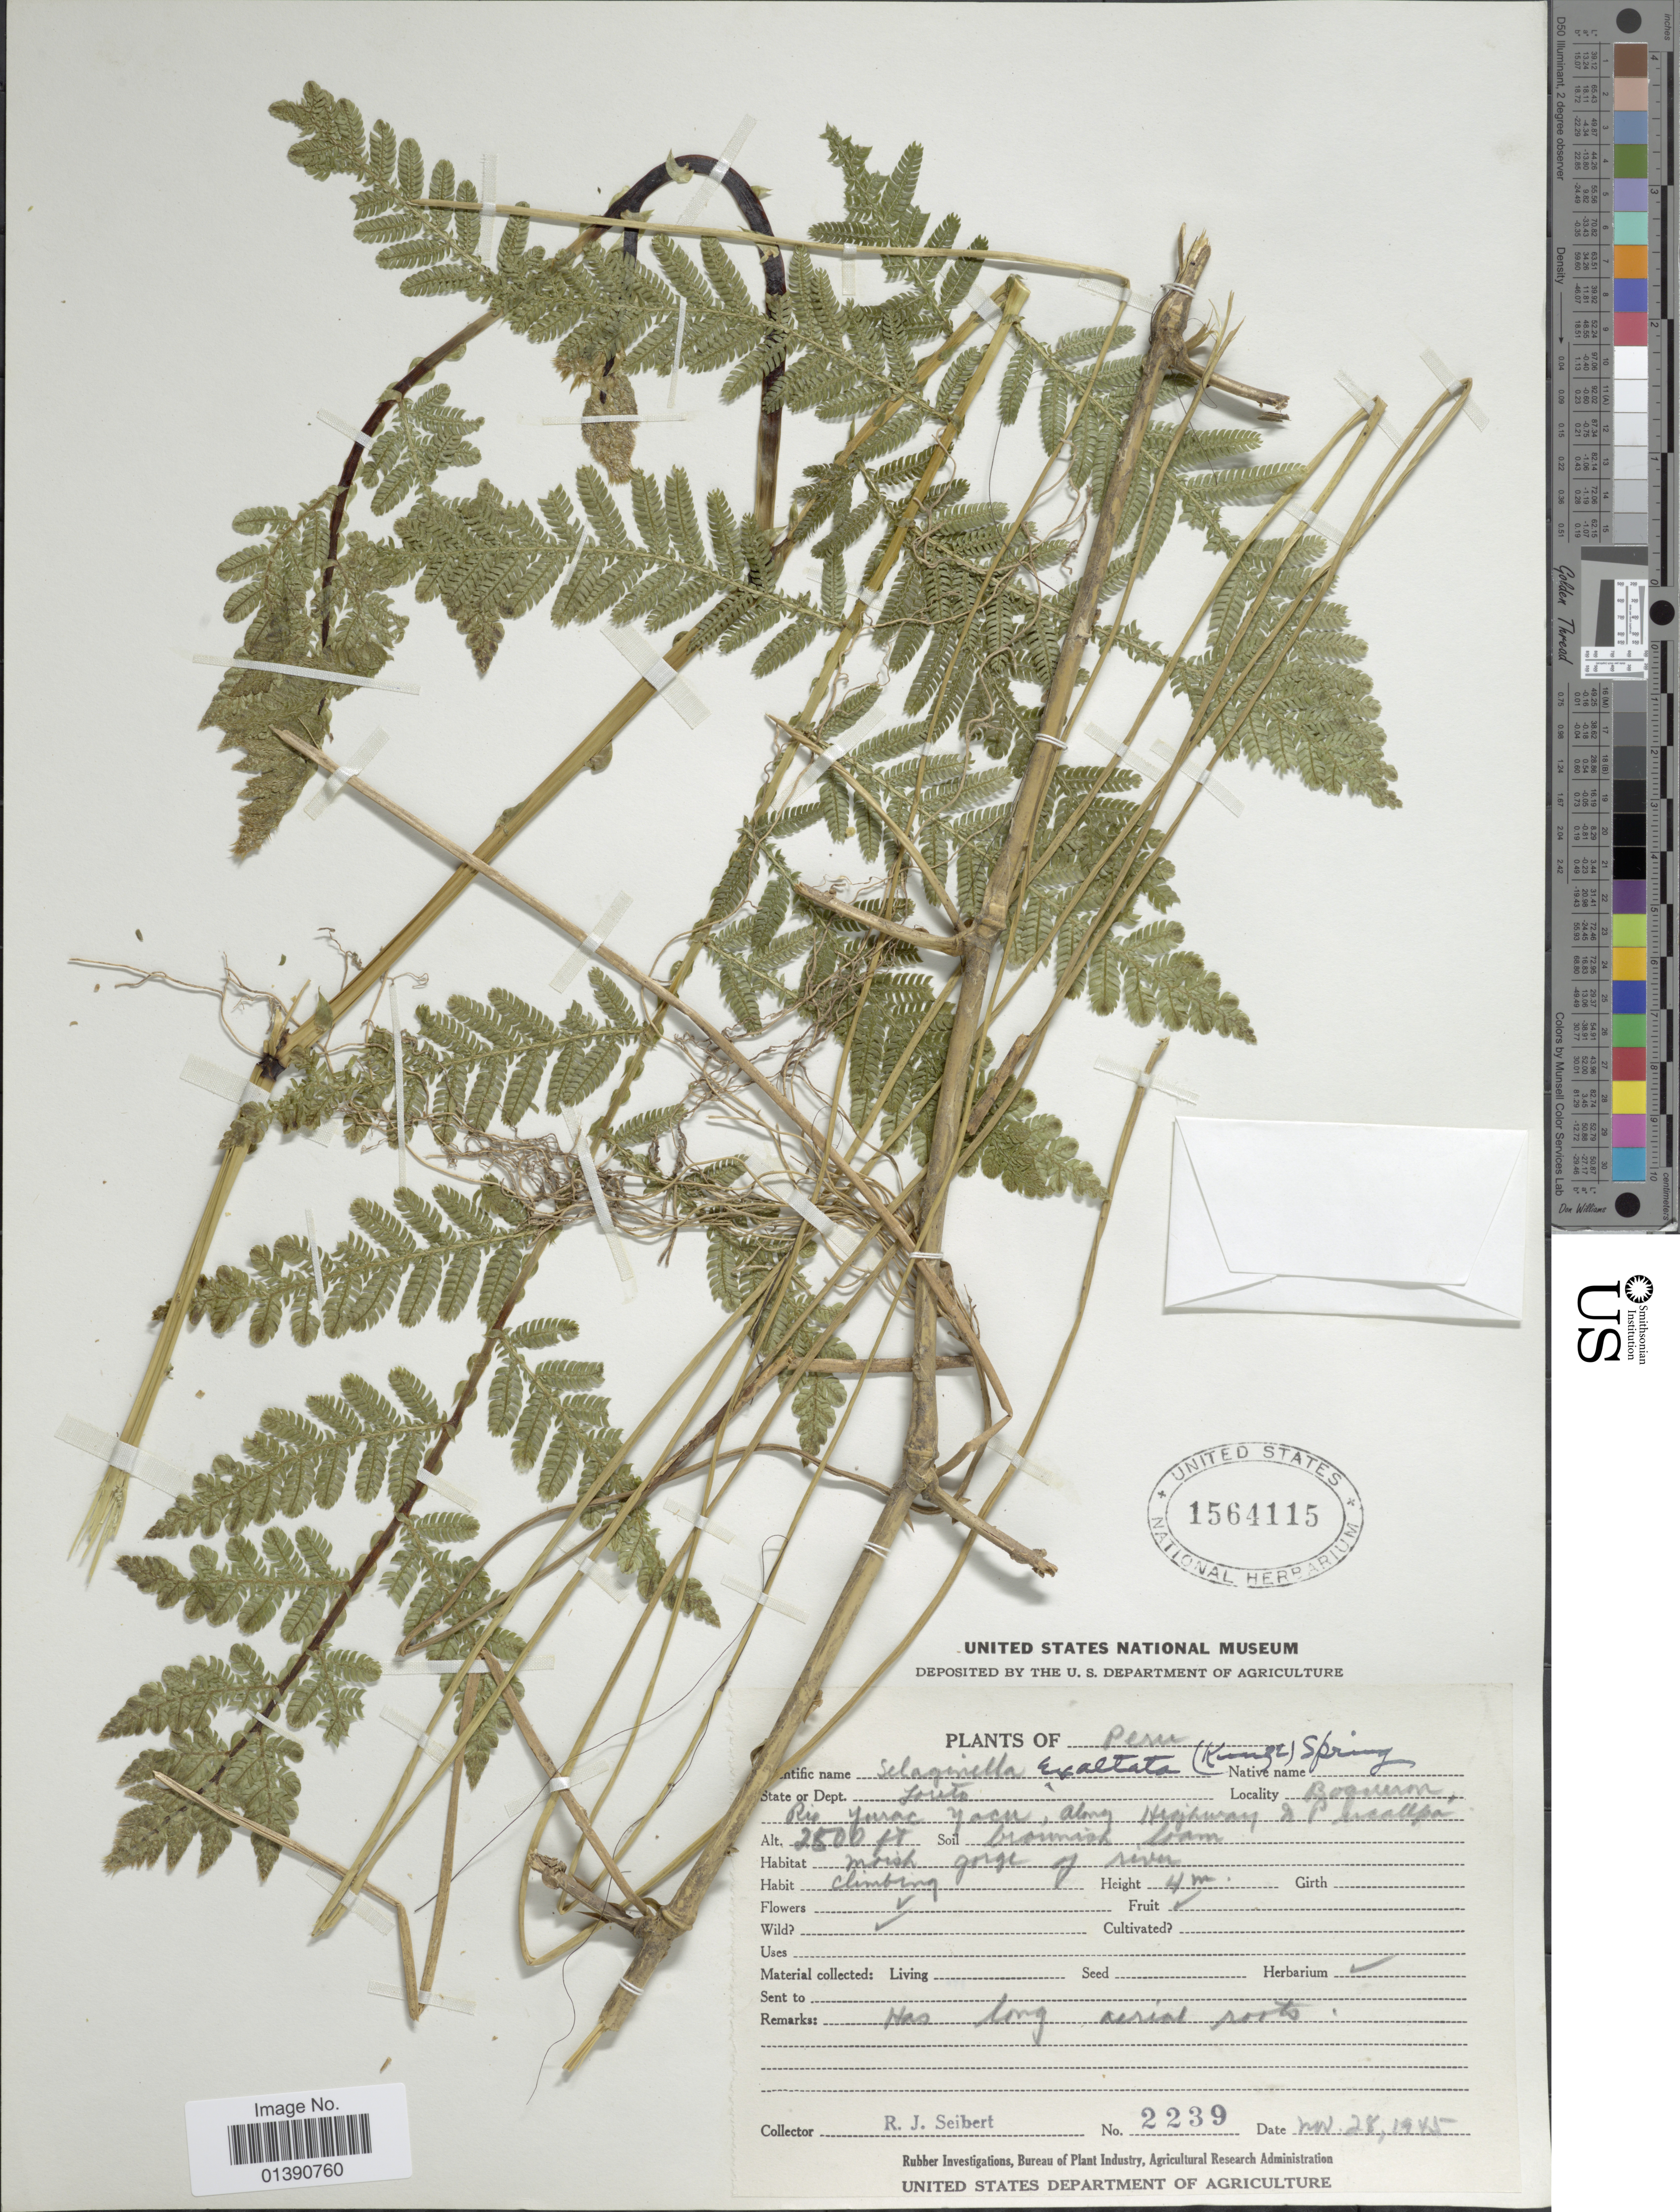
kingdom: Plantae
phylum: Tracheophyta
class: Lycopodiopsida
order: Selaginellales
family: Selaginellaceae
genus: Selaginella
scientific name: Selaginella exaltata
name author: (Kunze) Spring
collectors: R. J. Seibert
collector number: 2239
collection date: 1945-11-28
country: Peru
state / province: Loreto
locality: Boqueron, Rio Yurac Yacu, along Highway & Pucallpa.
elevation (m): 762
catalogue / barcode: US 1564115